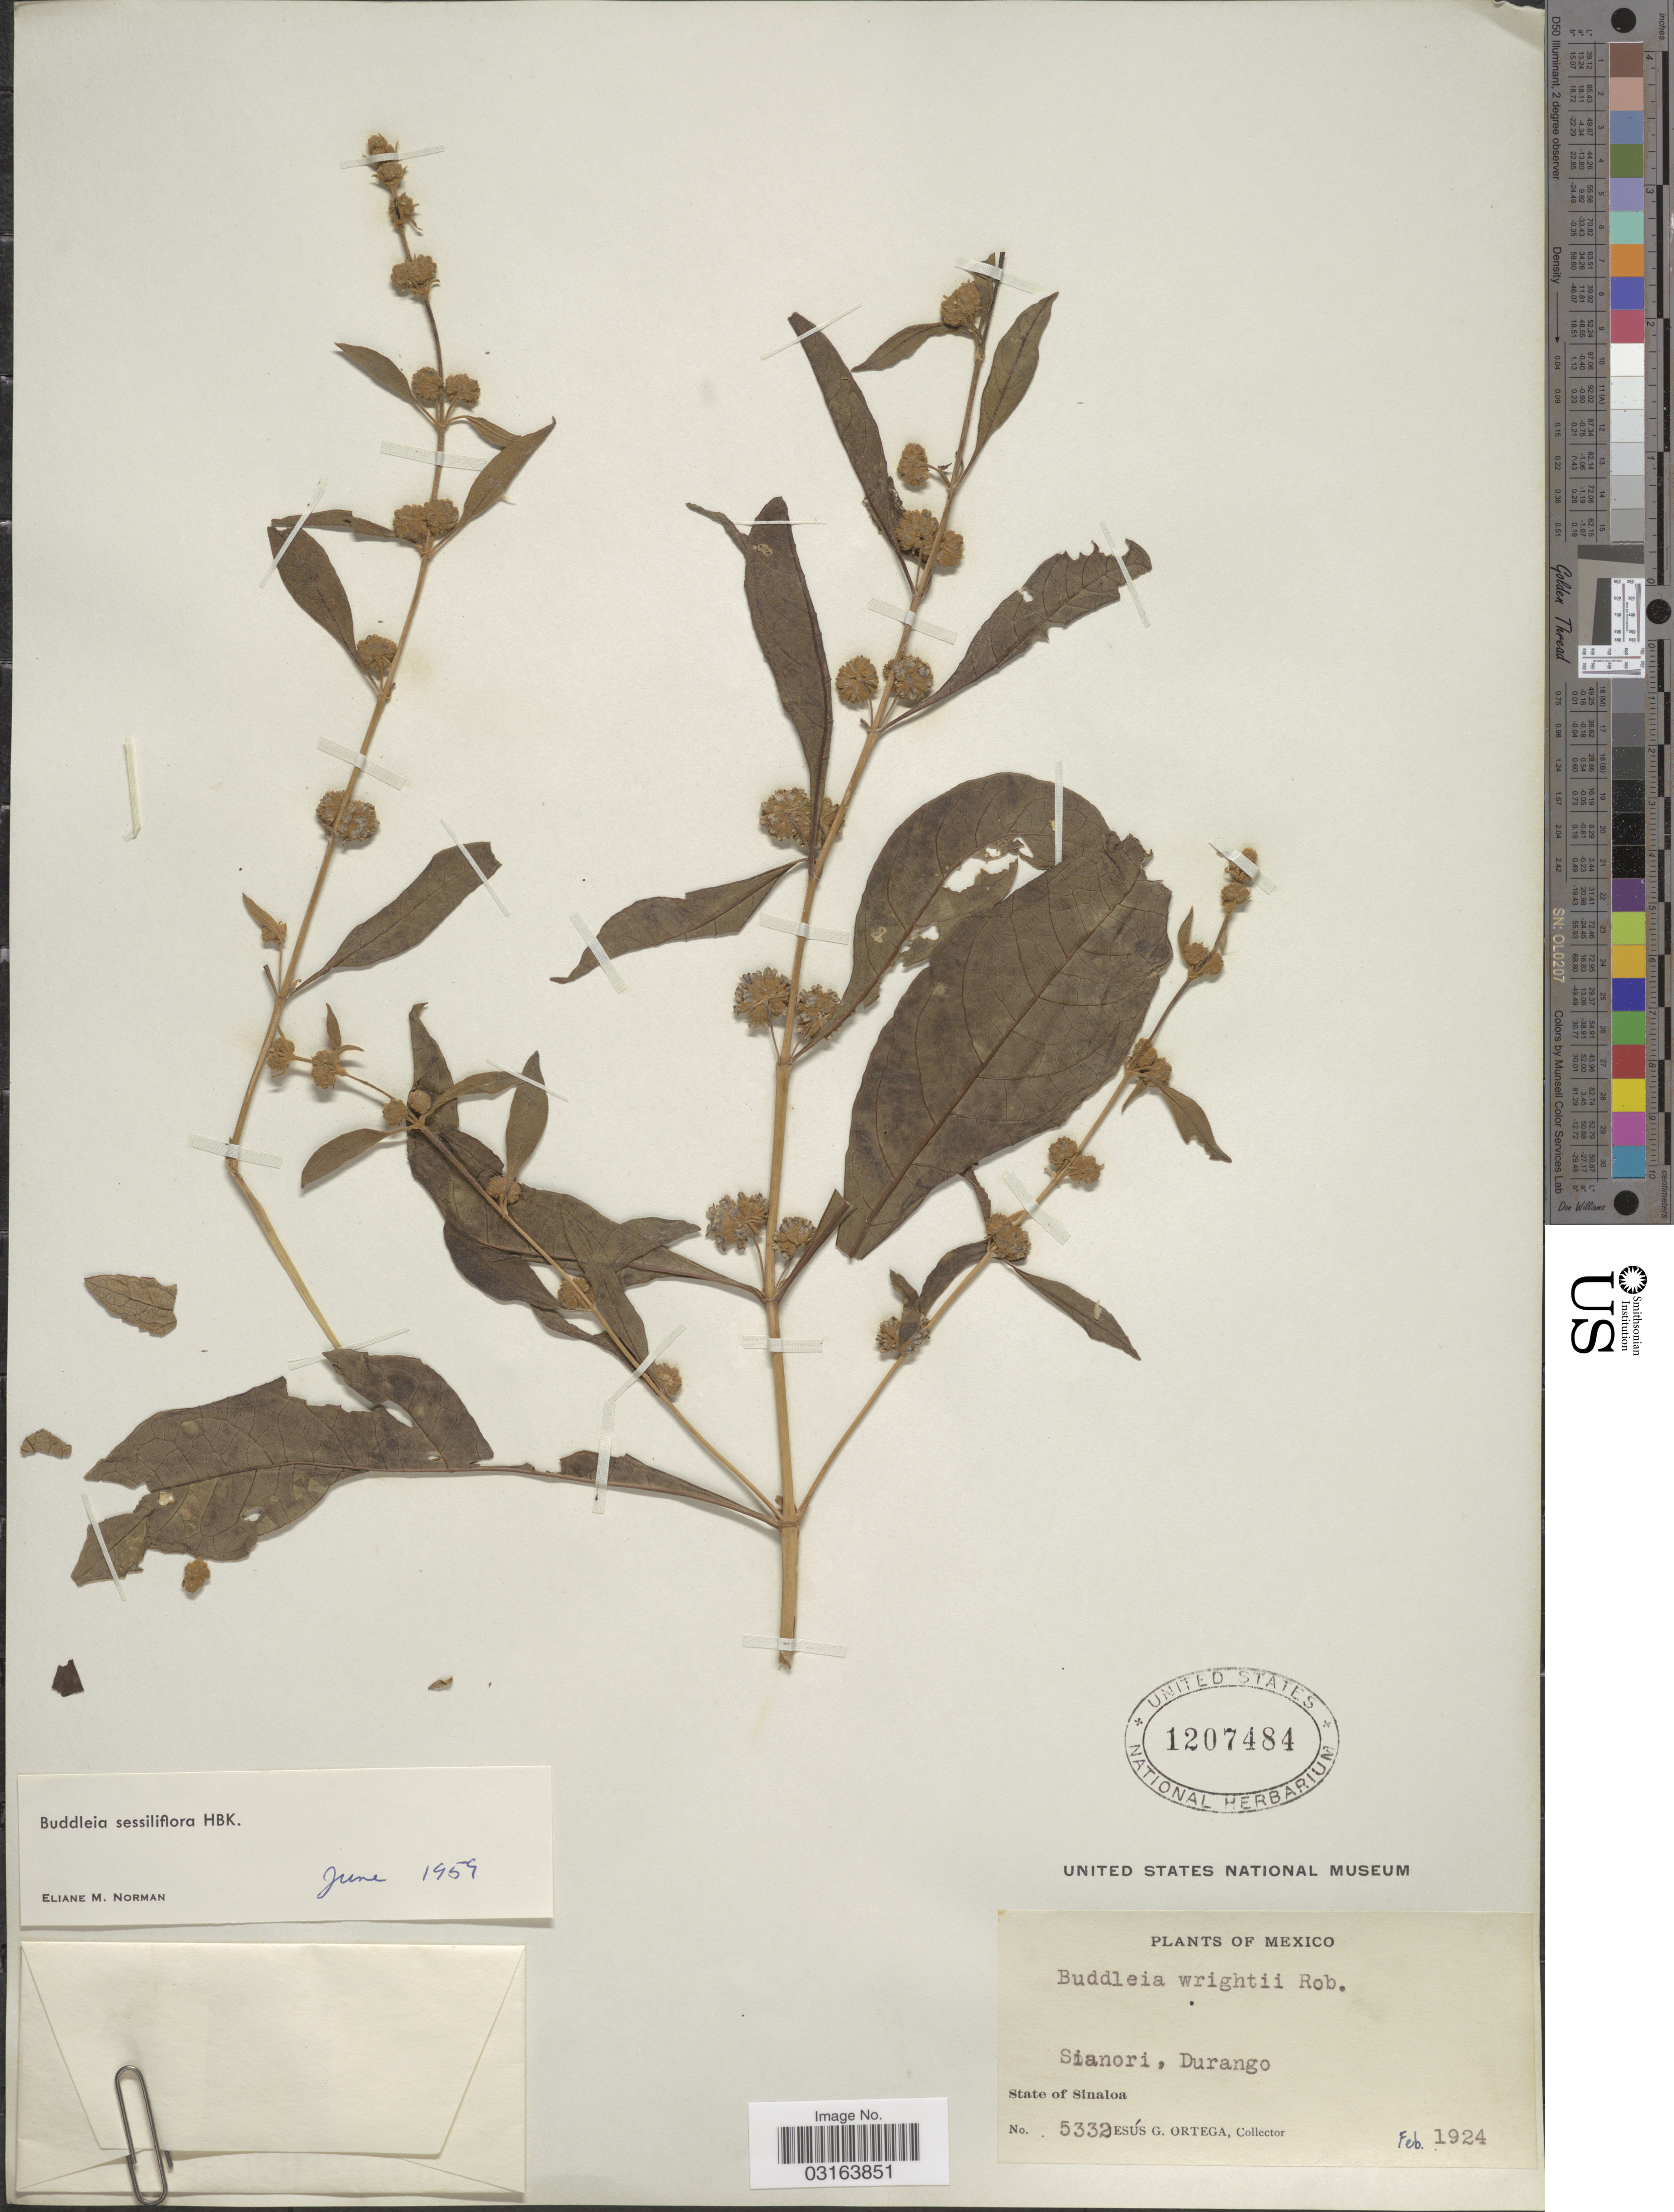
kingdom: Plantae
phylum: Tracheophyta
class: Magnoliopsida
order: Lamiales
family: Scrophulariaceae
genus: Buddleja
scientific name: Buddleja sessiliflora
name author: Kunth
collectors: J. Ortega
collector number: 5332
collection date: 1924-02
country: Mexico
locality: Sianori, Durango. State of Sinaloa.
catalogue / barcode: US 1207484